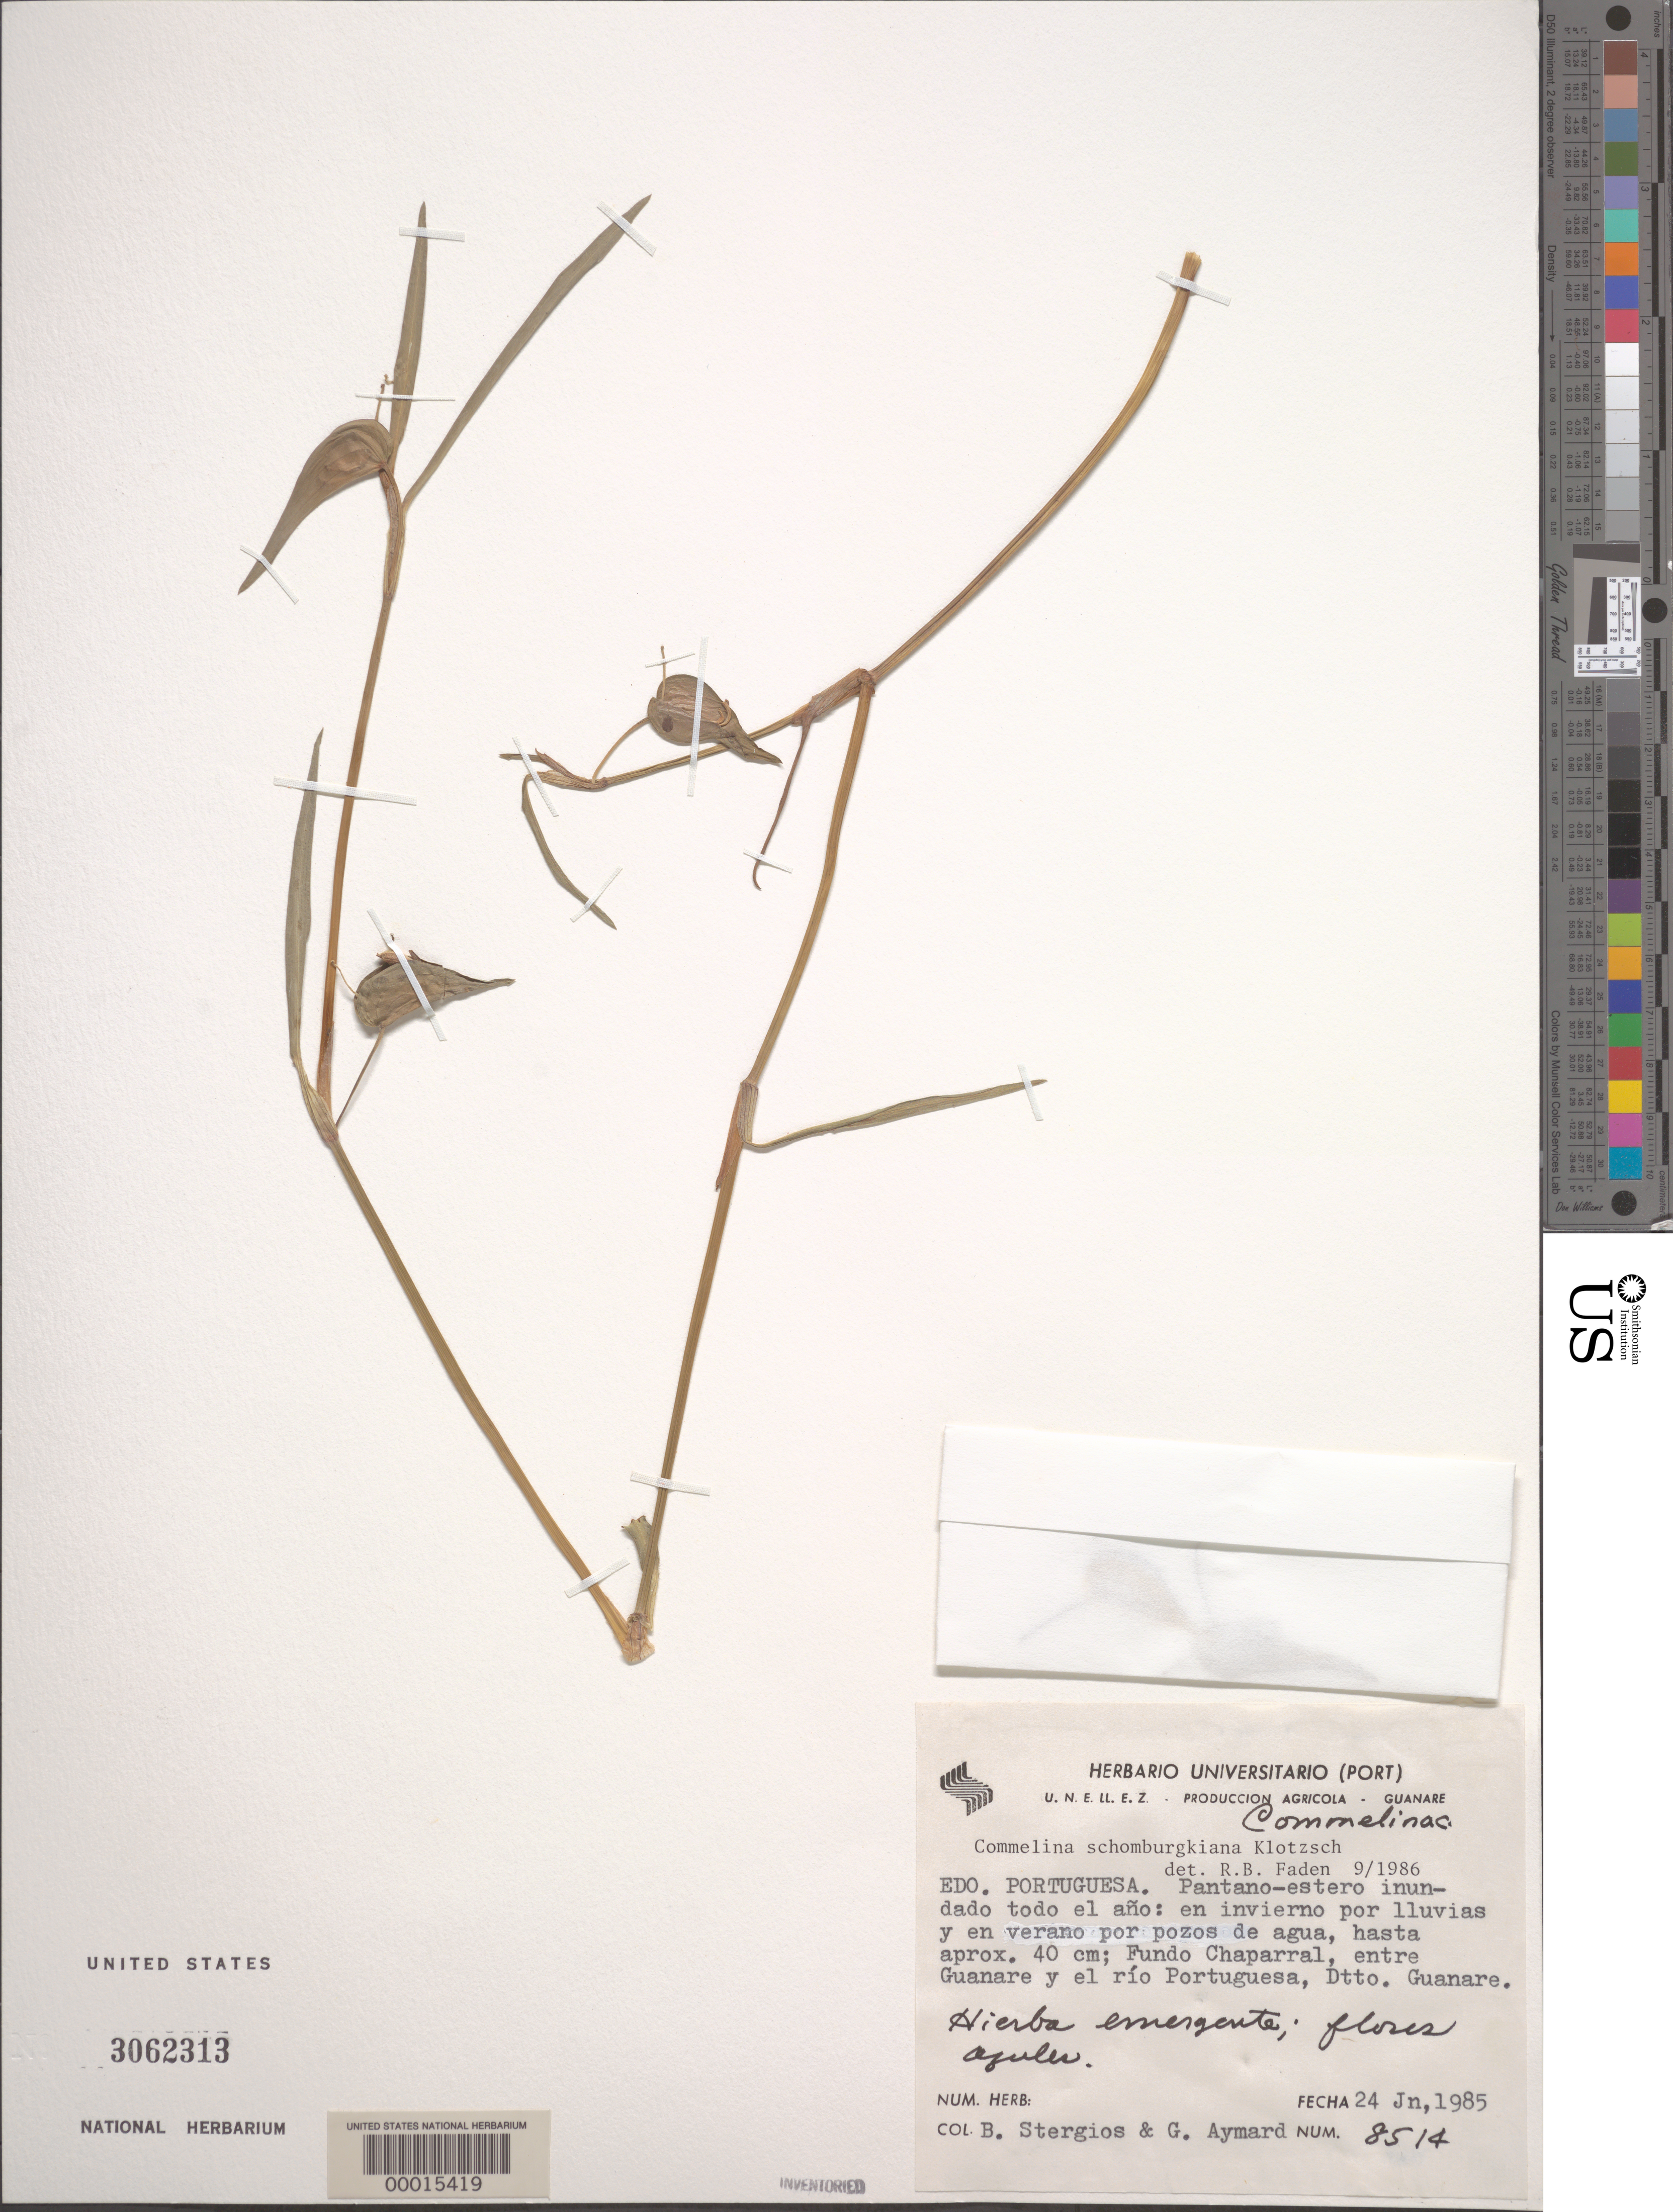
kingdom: Plantae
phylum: Tracheophyta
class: Liliopsida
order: Commelinales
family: Commelinaceae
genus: Commelina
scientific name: Commelina schomburgkiana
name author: Klotzsch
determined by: Faden, Robert B., (US), Smithsonian Institution - National Museum of Natural History (UNITED STATES)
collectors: B. G. Stergios & G. A. Aymard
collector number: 8514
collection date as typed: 24 Jun 1985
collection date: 1985-06-24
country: Venezuela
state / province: Portuguesa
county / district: Guanare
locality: Between Guanare and rio Portuguesa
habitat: Fundo chaparral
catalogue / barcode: US 3062313